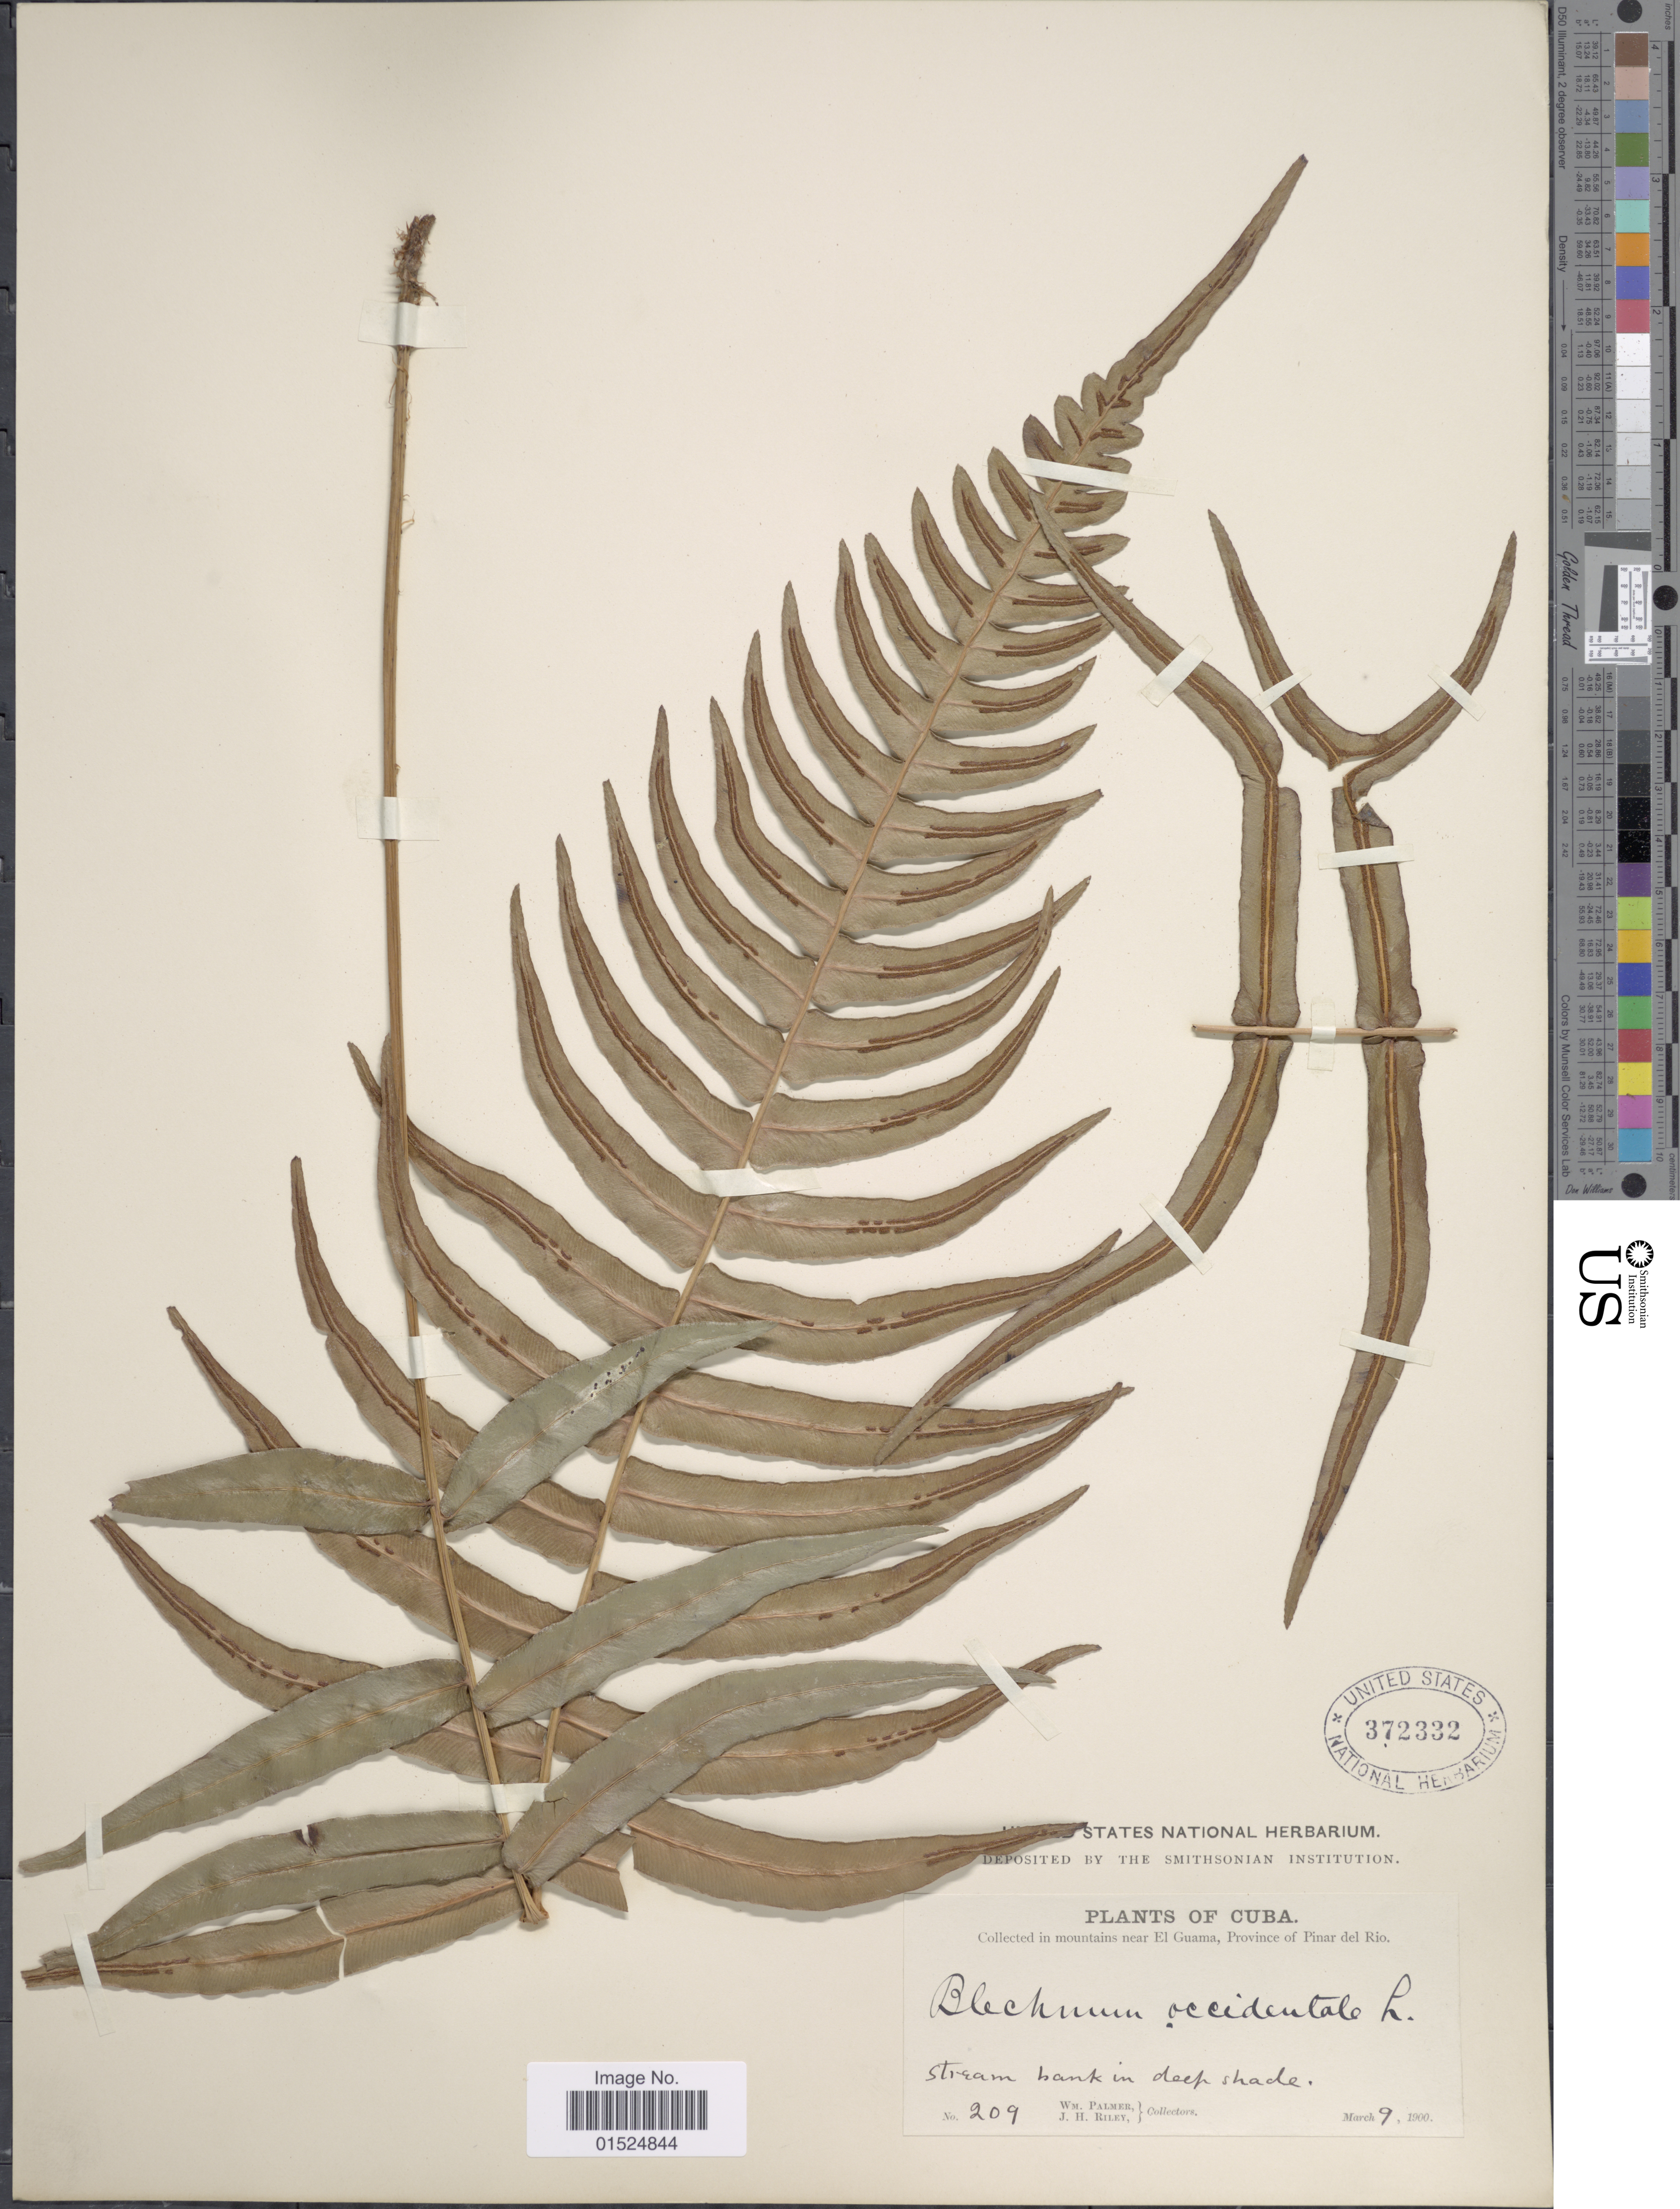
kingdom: Plantae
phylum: Tracheophyta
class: Polypodiopsida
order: Polypodiales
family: Blechnaceae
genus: Blechnum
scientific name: Blechnum occidentale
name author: L.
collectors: W. Palmer & J. H. Riley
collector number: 209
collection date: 1900-03-09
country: Cuba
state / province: Pinar del Río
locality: Mountains near El Guama. province of Pinar del Rio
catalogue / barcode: US 372332